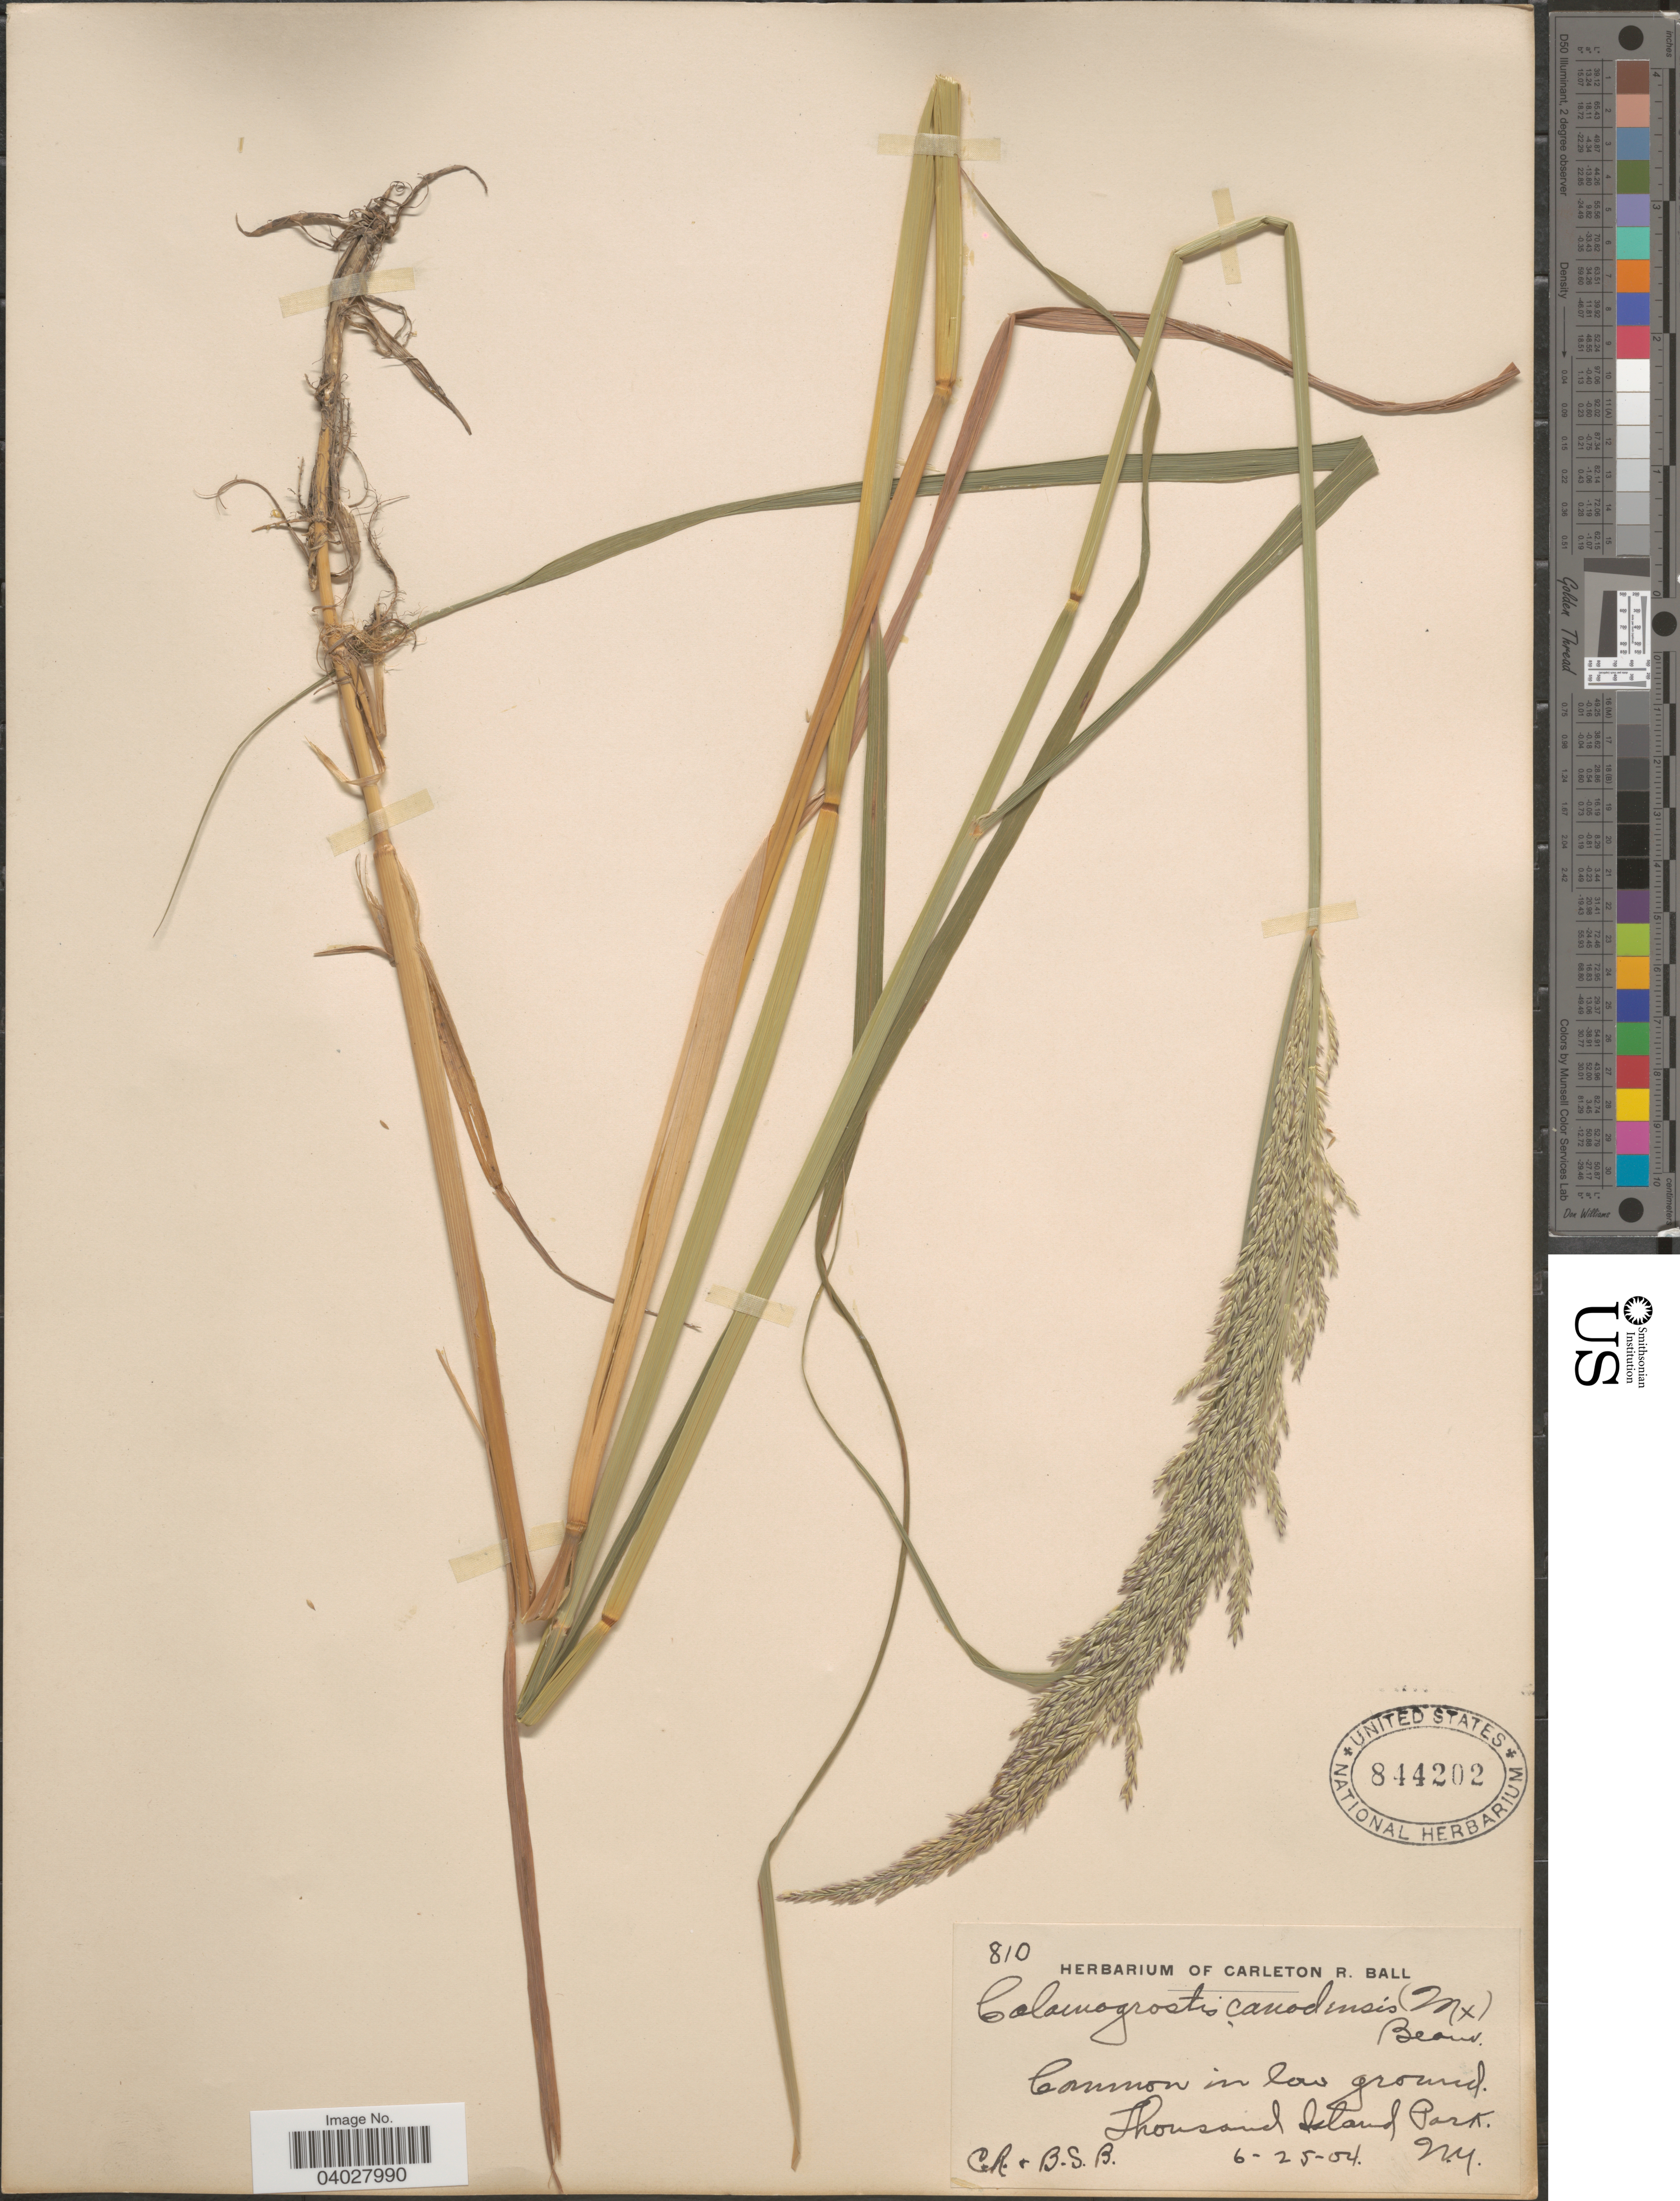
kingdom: Plantae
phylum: Tracheophyta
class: Liliopsida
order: Poales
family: Poaceae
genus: Calamagrostis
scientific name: Calamagrostis canadensis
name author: (Michx.) P. Beauv.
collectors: C. R. Ball & B. S. Ball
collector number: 810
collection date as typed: Transcribed d/m/y: 25/6/4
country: United States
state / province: New York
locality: Thousand Island Park.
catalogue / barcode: US 844202